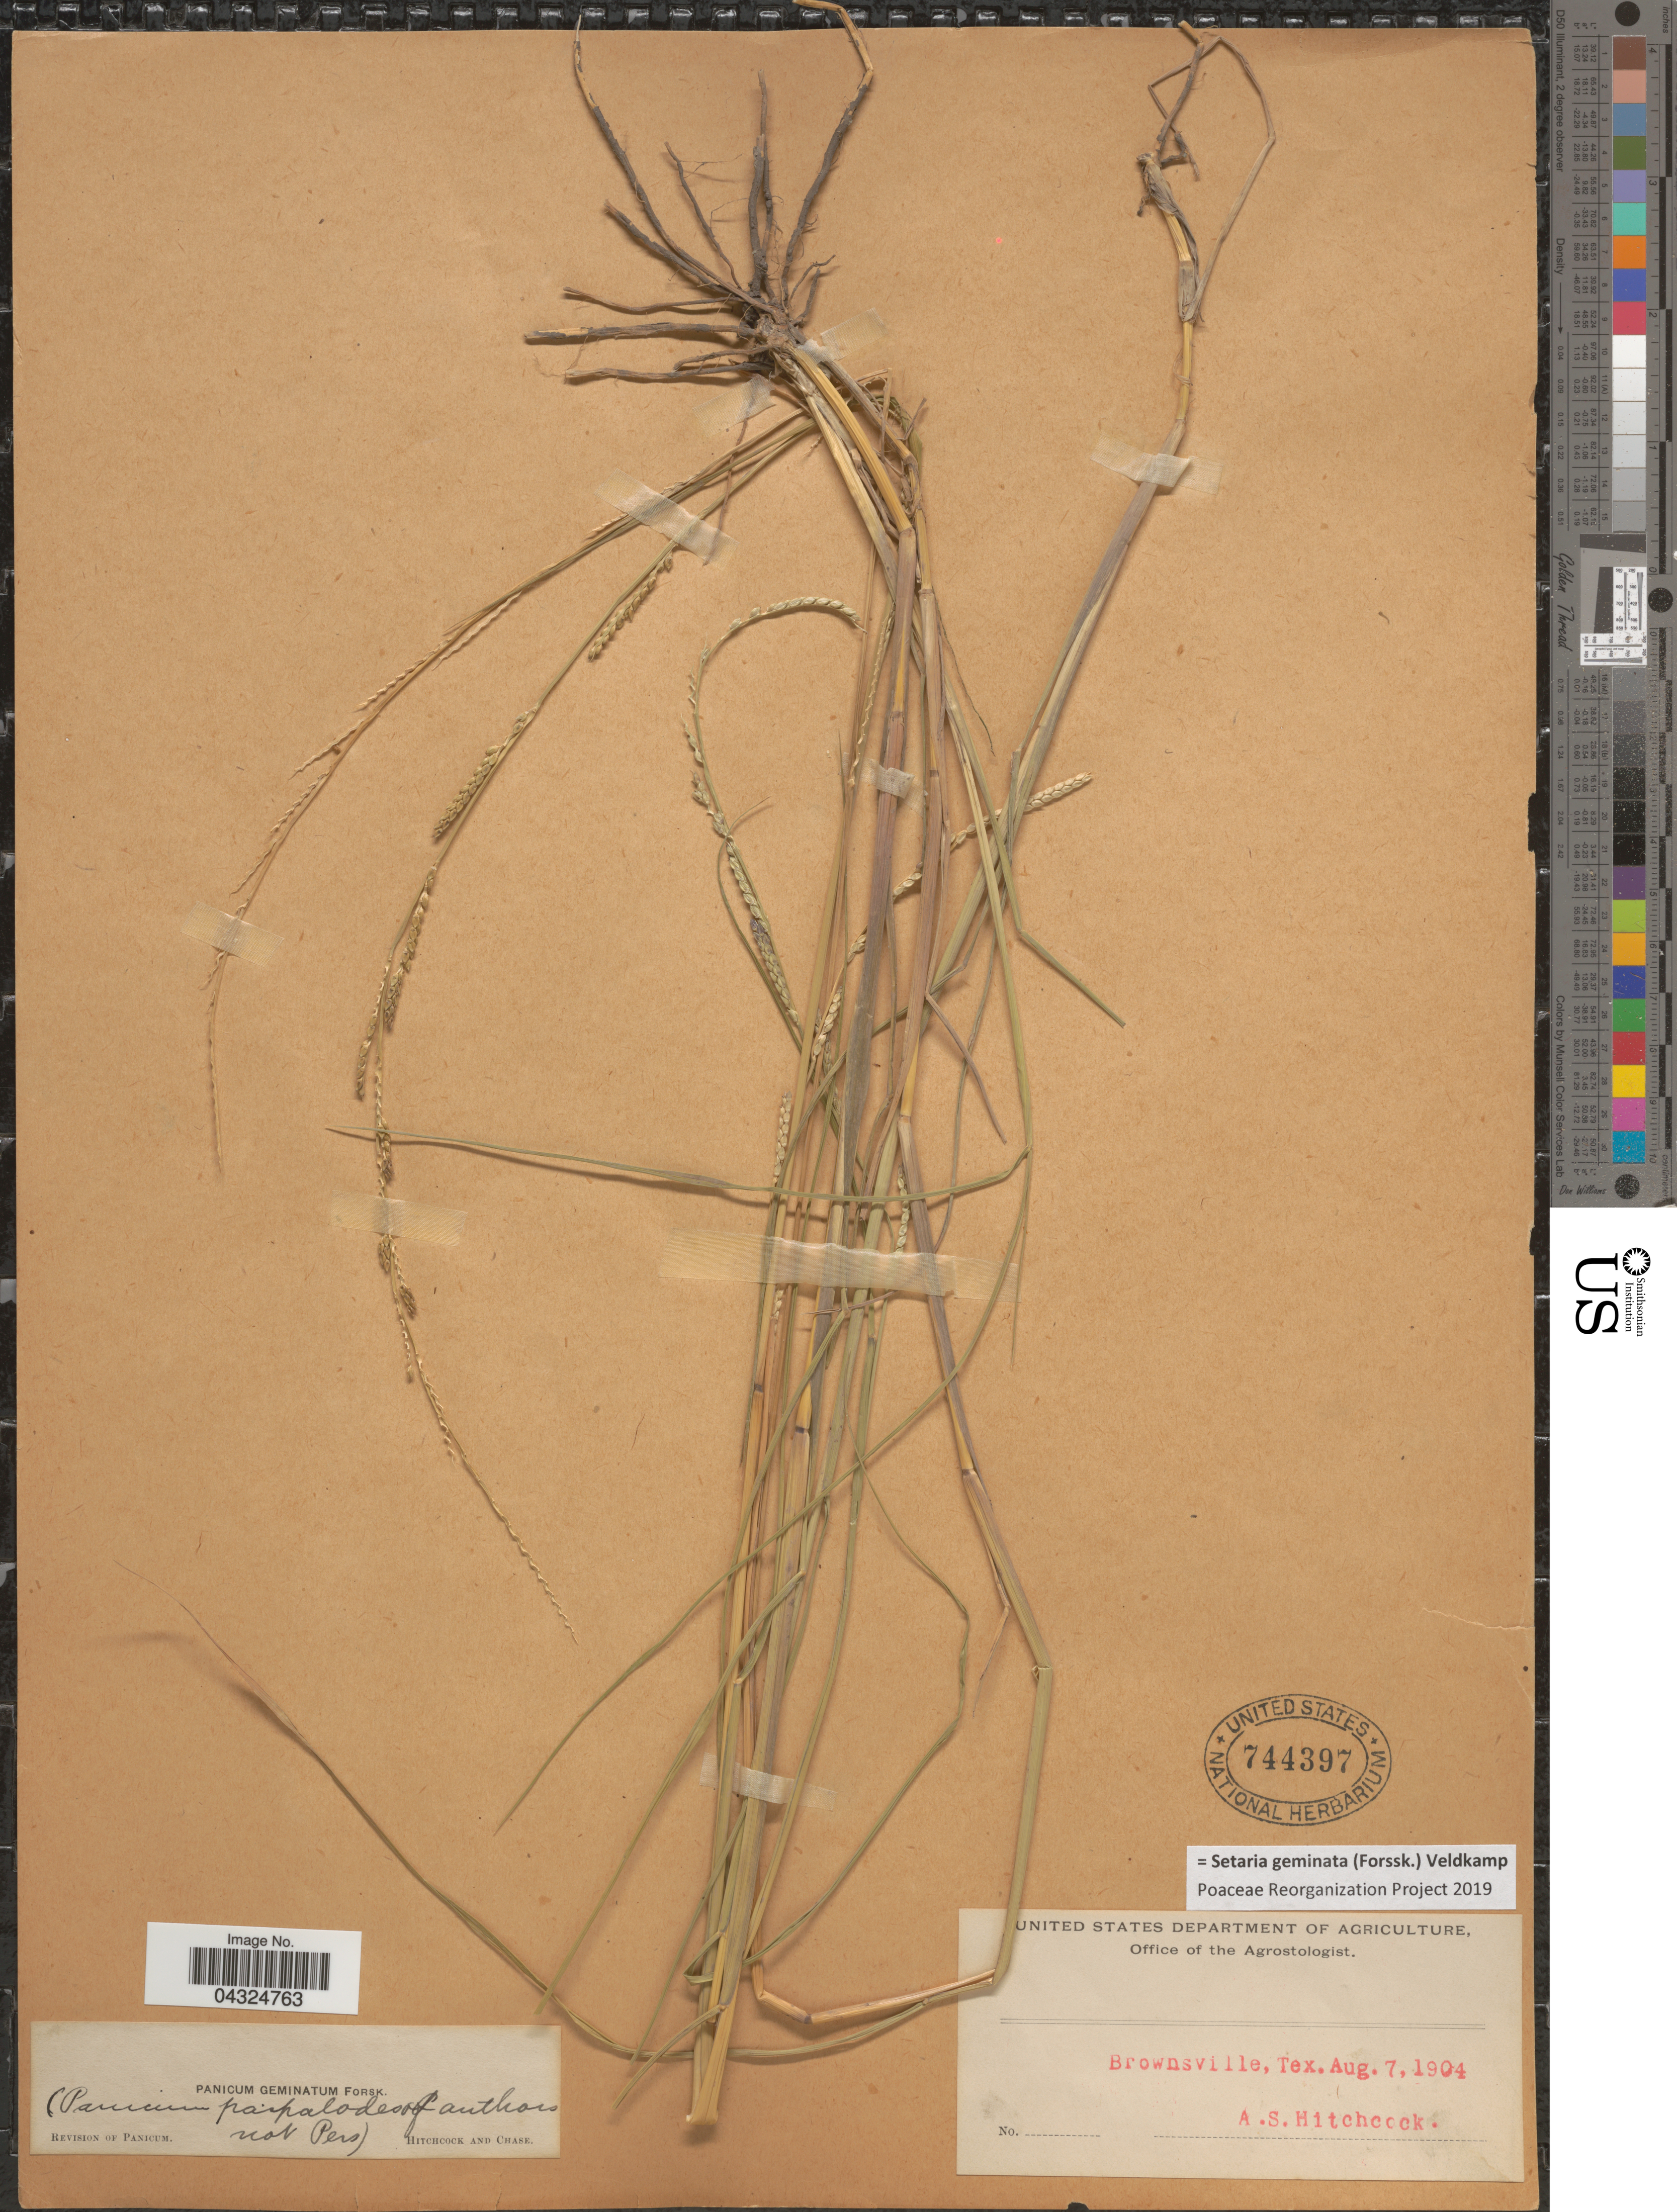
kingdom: Plantae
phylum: Tracheophyta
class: Liliopsida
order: Poales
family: Poaceae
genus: Setaria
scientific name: Setaria geminata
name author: (Forssk.) Veldkamp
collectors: A. S. Hitchcock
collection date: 1904-08-07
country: United States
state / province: Texas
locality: Brownsville.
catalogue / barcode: US 744397